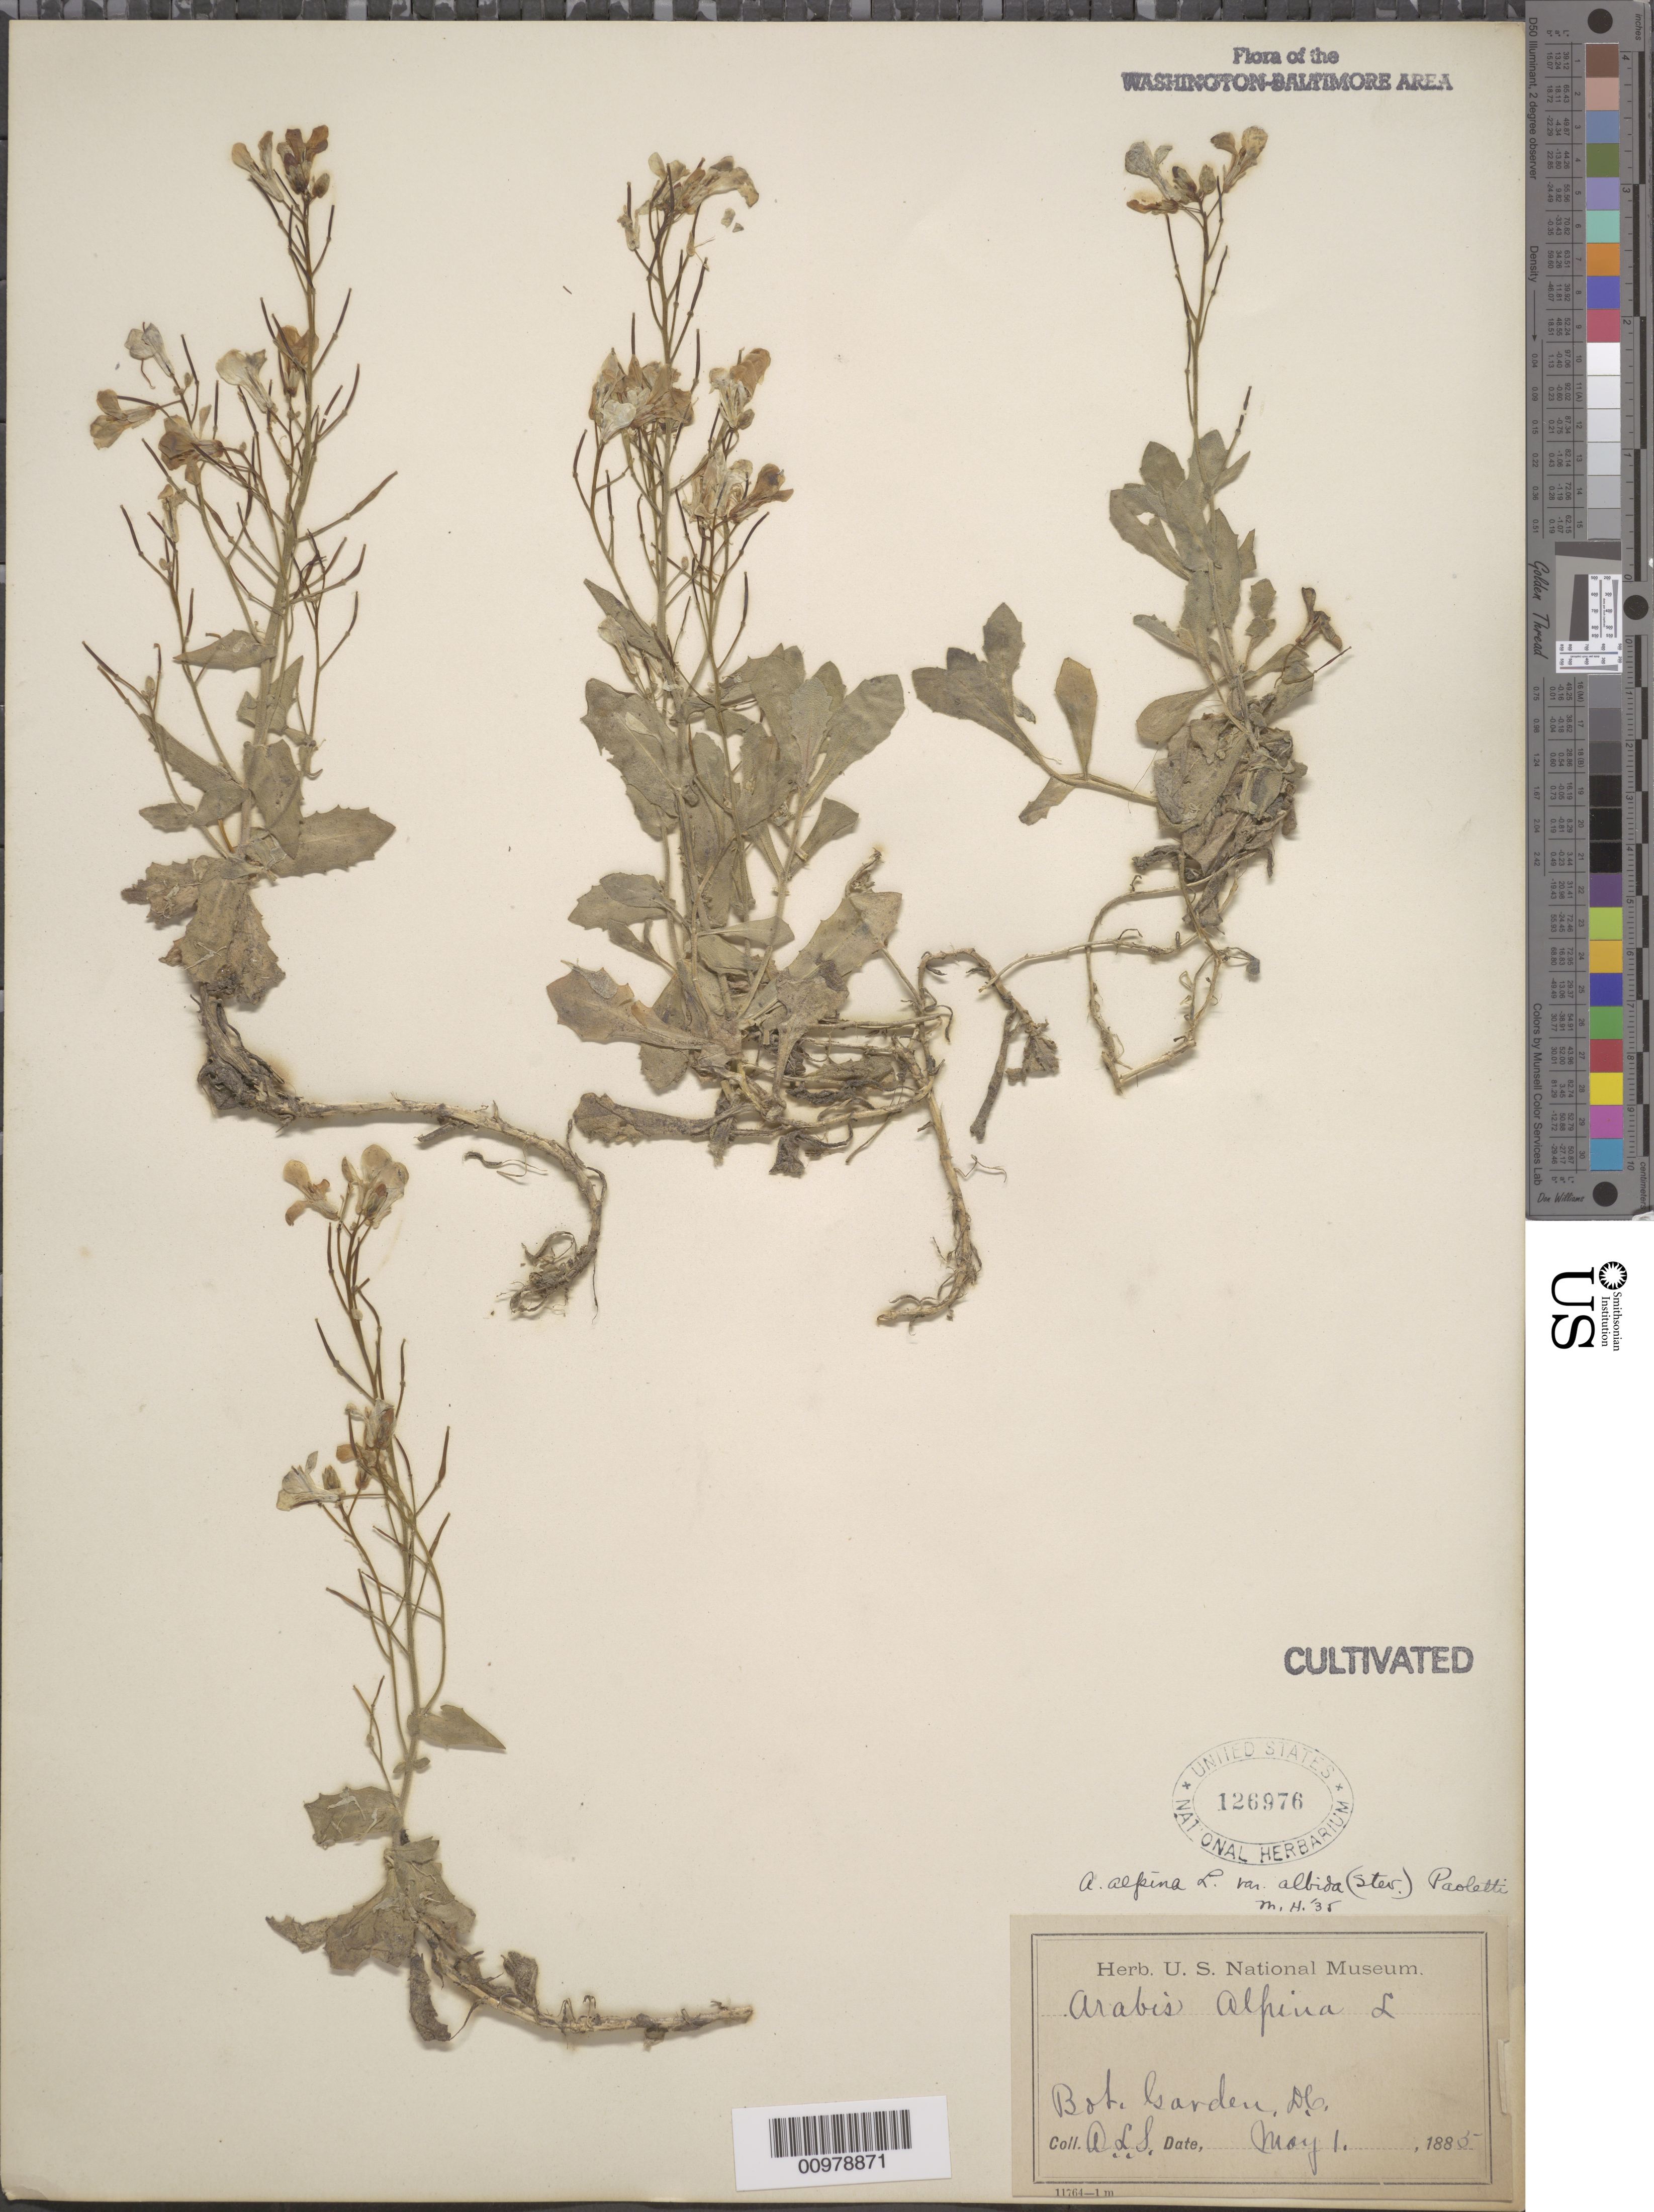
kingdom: Plantae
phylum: Tracheophyta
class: Magnoliopsida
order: Brassicales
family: Brassicaceae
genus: Arabis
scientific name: Arabis alpina var. albida (Steven ex Fisch.) Paol. ined.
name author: (Steven ex Fisch.) Paol.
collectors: A.L.S.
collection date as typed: May 1, 1886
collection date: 1886-05-01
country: United States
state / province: District of Columbia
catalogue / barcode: US 126976